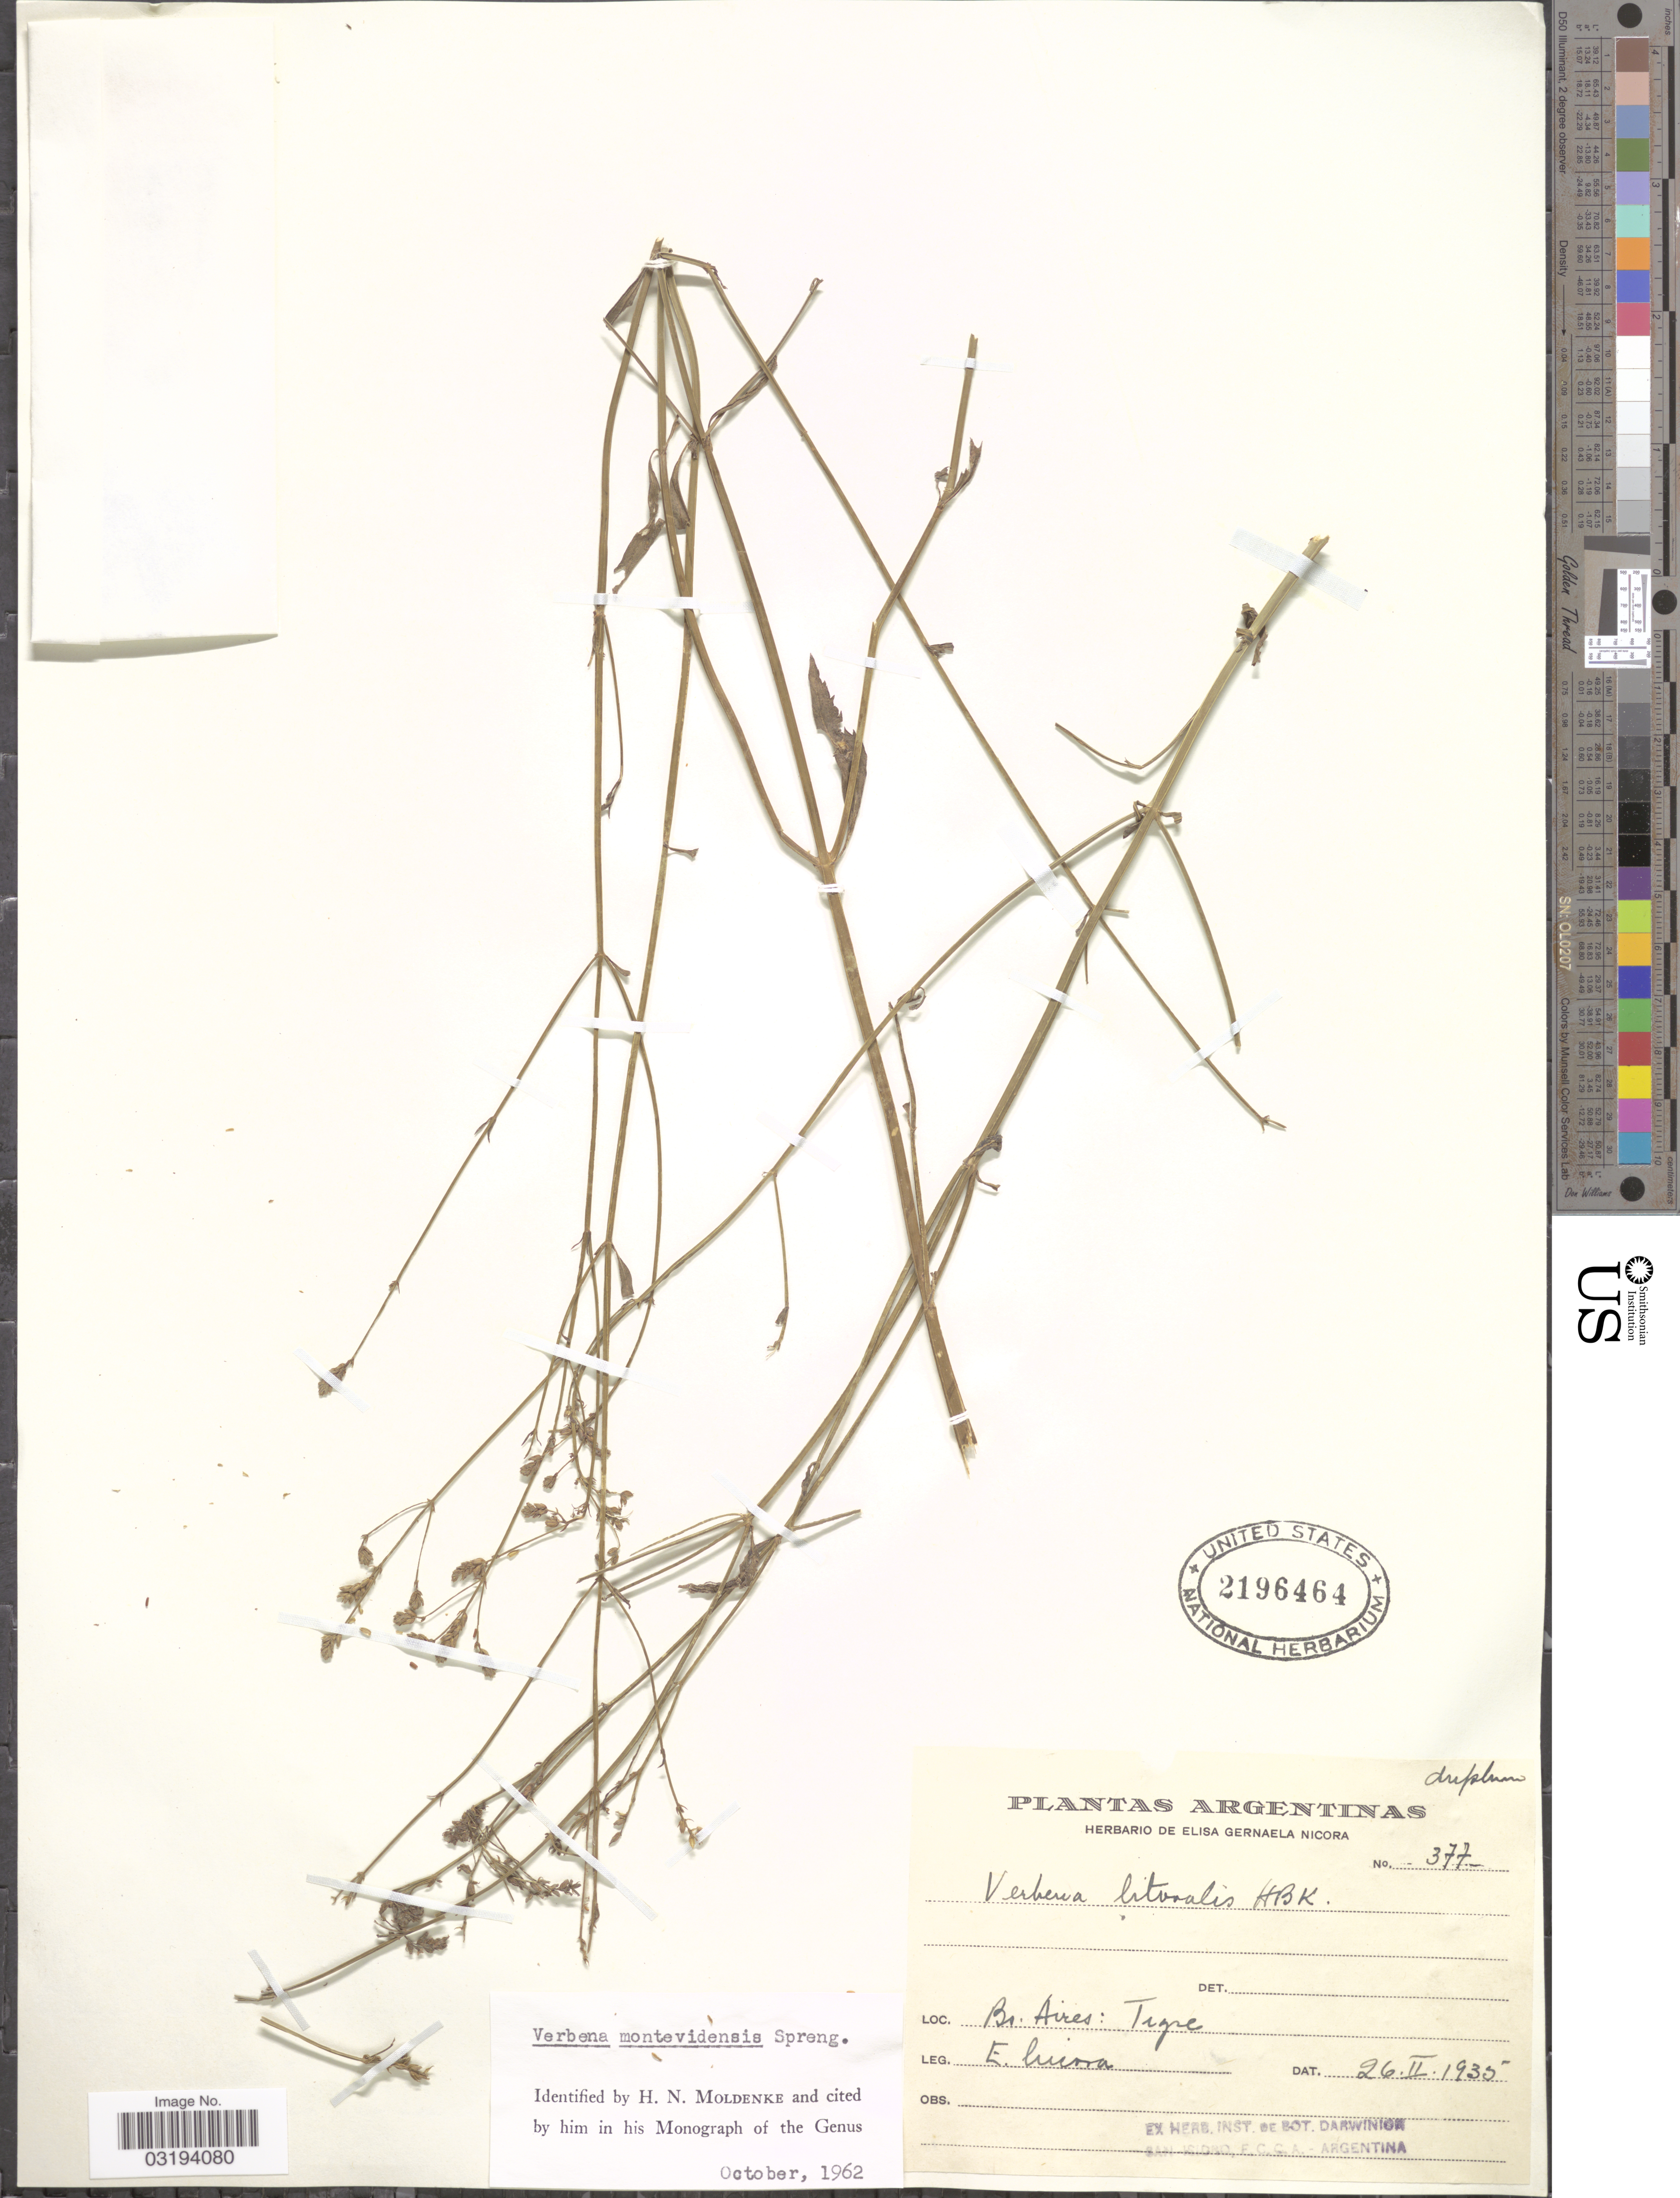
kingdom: Plantae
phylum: Tracheophyta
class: Magnoliopsida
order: Lamiales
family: Verbenaceae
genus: Verbena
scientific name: Verbena montevidensis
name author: Spreng.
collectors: E. G. Nicora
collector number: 377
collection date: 1935-02-26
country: Argentina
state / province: Buenos Aires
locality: Bs. Aires: Tigre.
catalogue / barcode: US 2196464